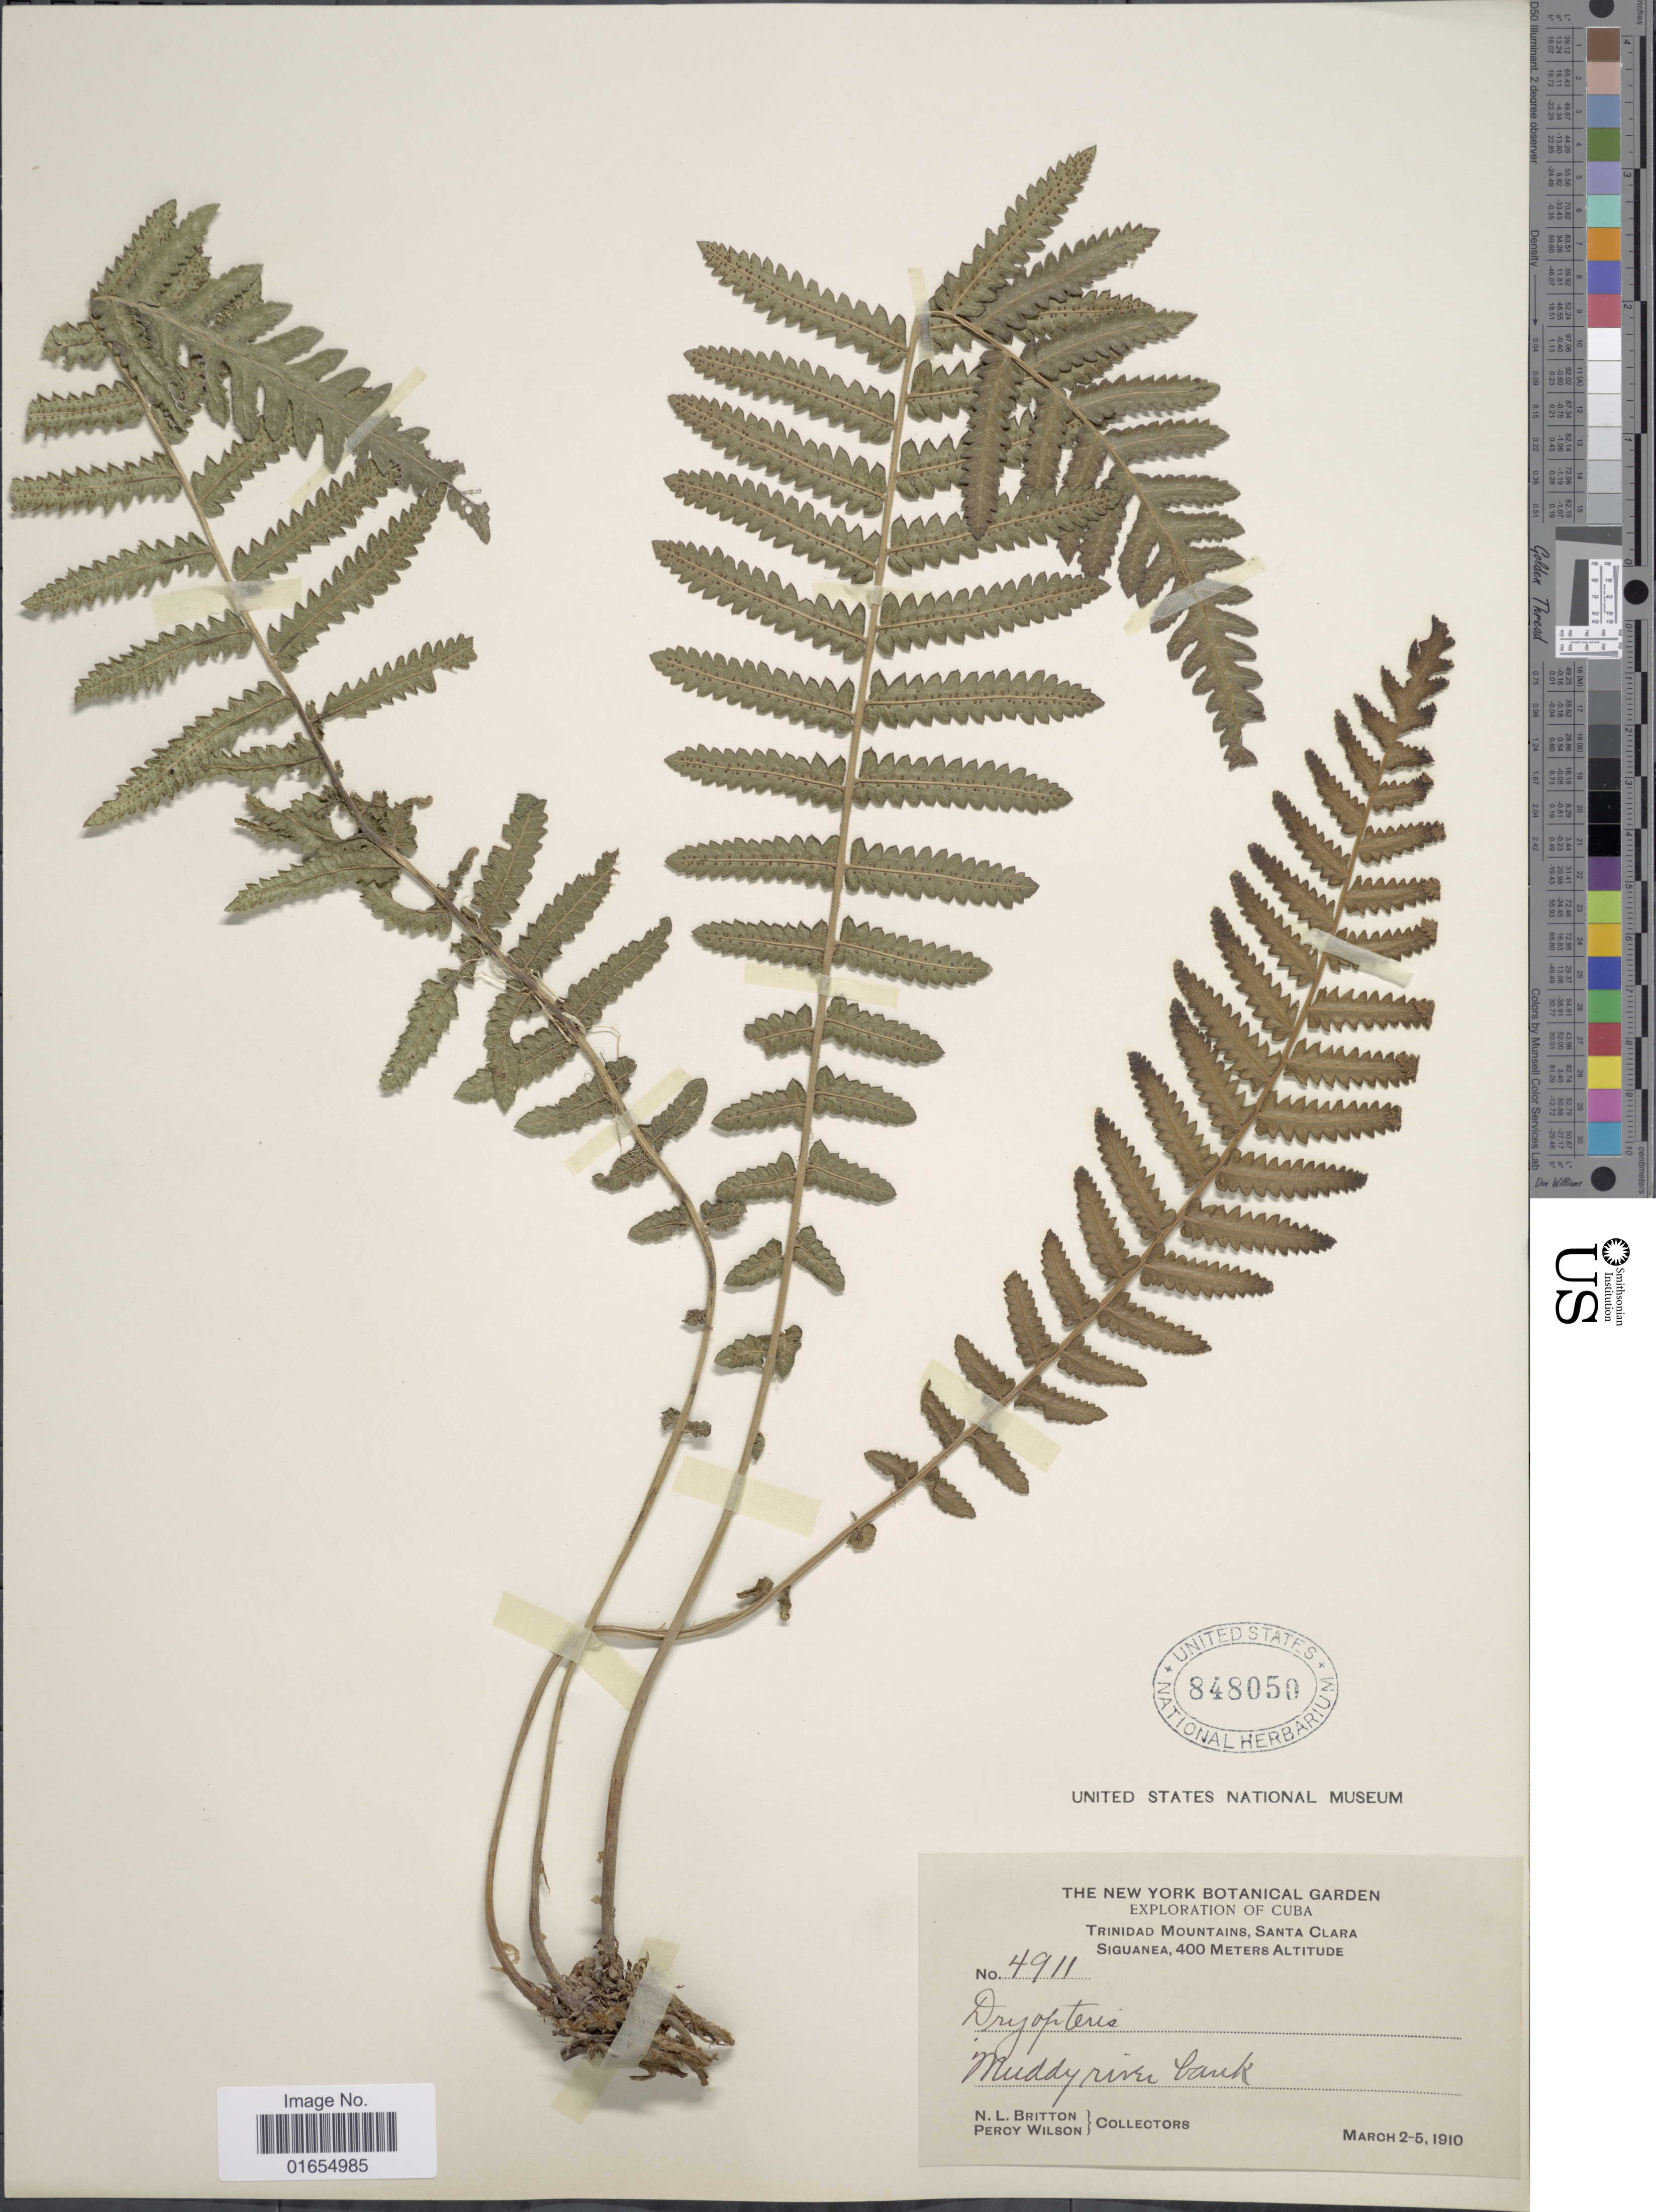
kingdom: Plantae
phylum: Tracheophyta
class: Polypodiopsida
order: Polypodiales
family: Thelypteridaceae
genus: Goniopteris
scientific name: Goniopteris sclerophylla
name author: (Poepp.) C.V. Morton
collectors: N. Britton & P. Wilson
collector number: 4911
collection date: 1910-03-02/1910-03-05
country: Cuba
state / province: Las Villas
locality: Trinidad Mountains, Santa Clara Siguanea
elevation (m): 400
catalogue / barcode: US 848050